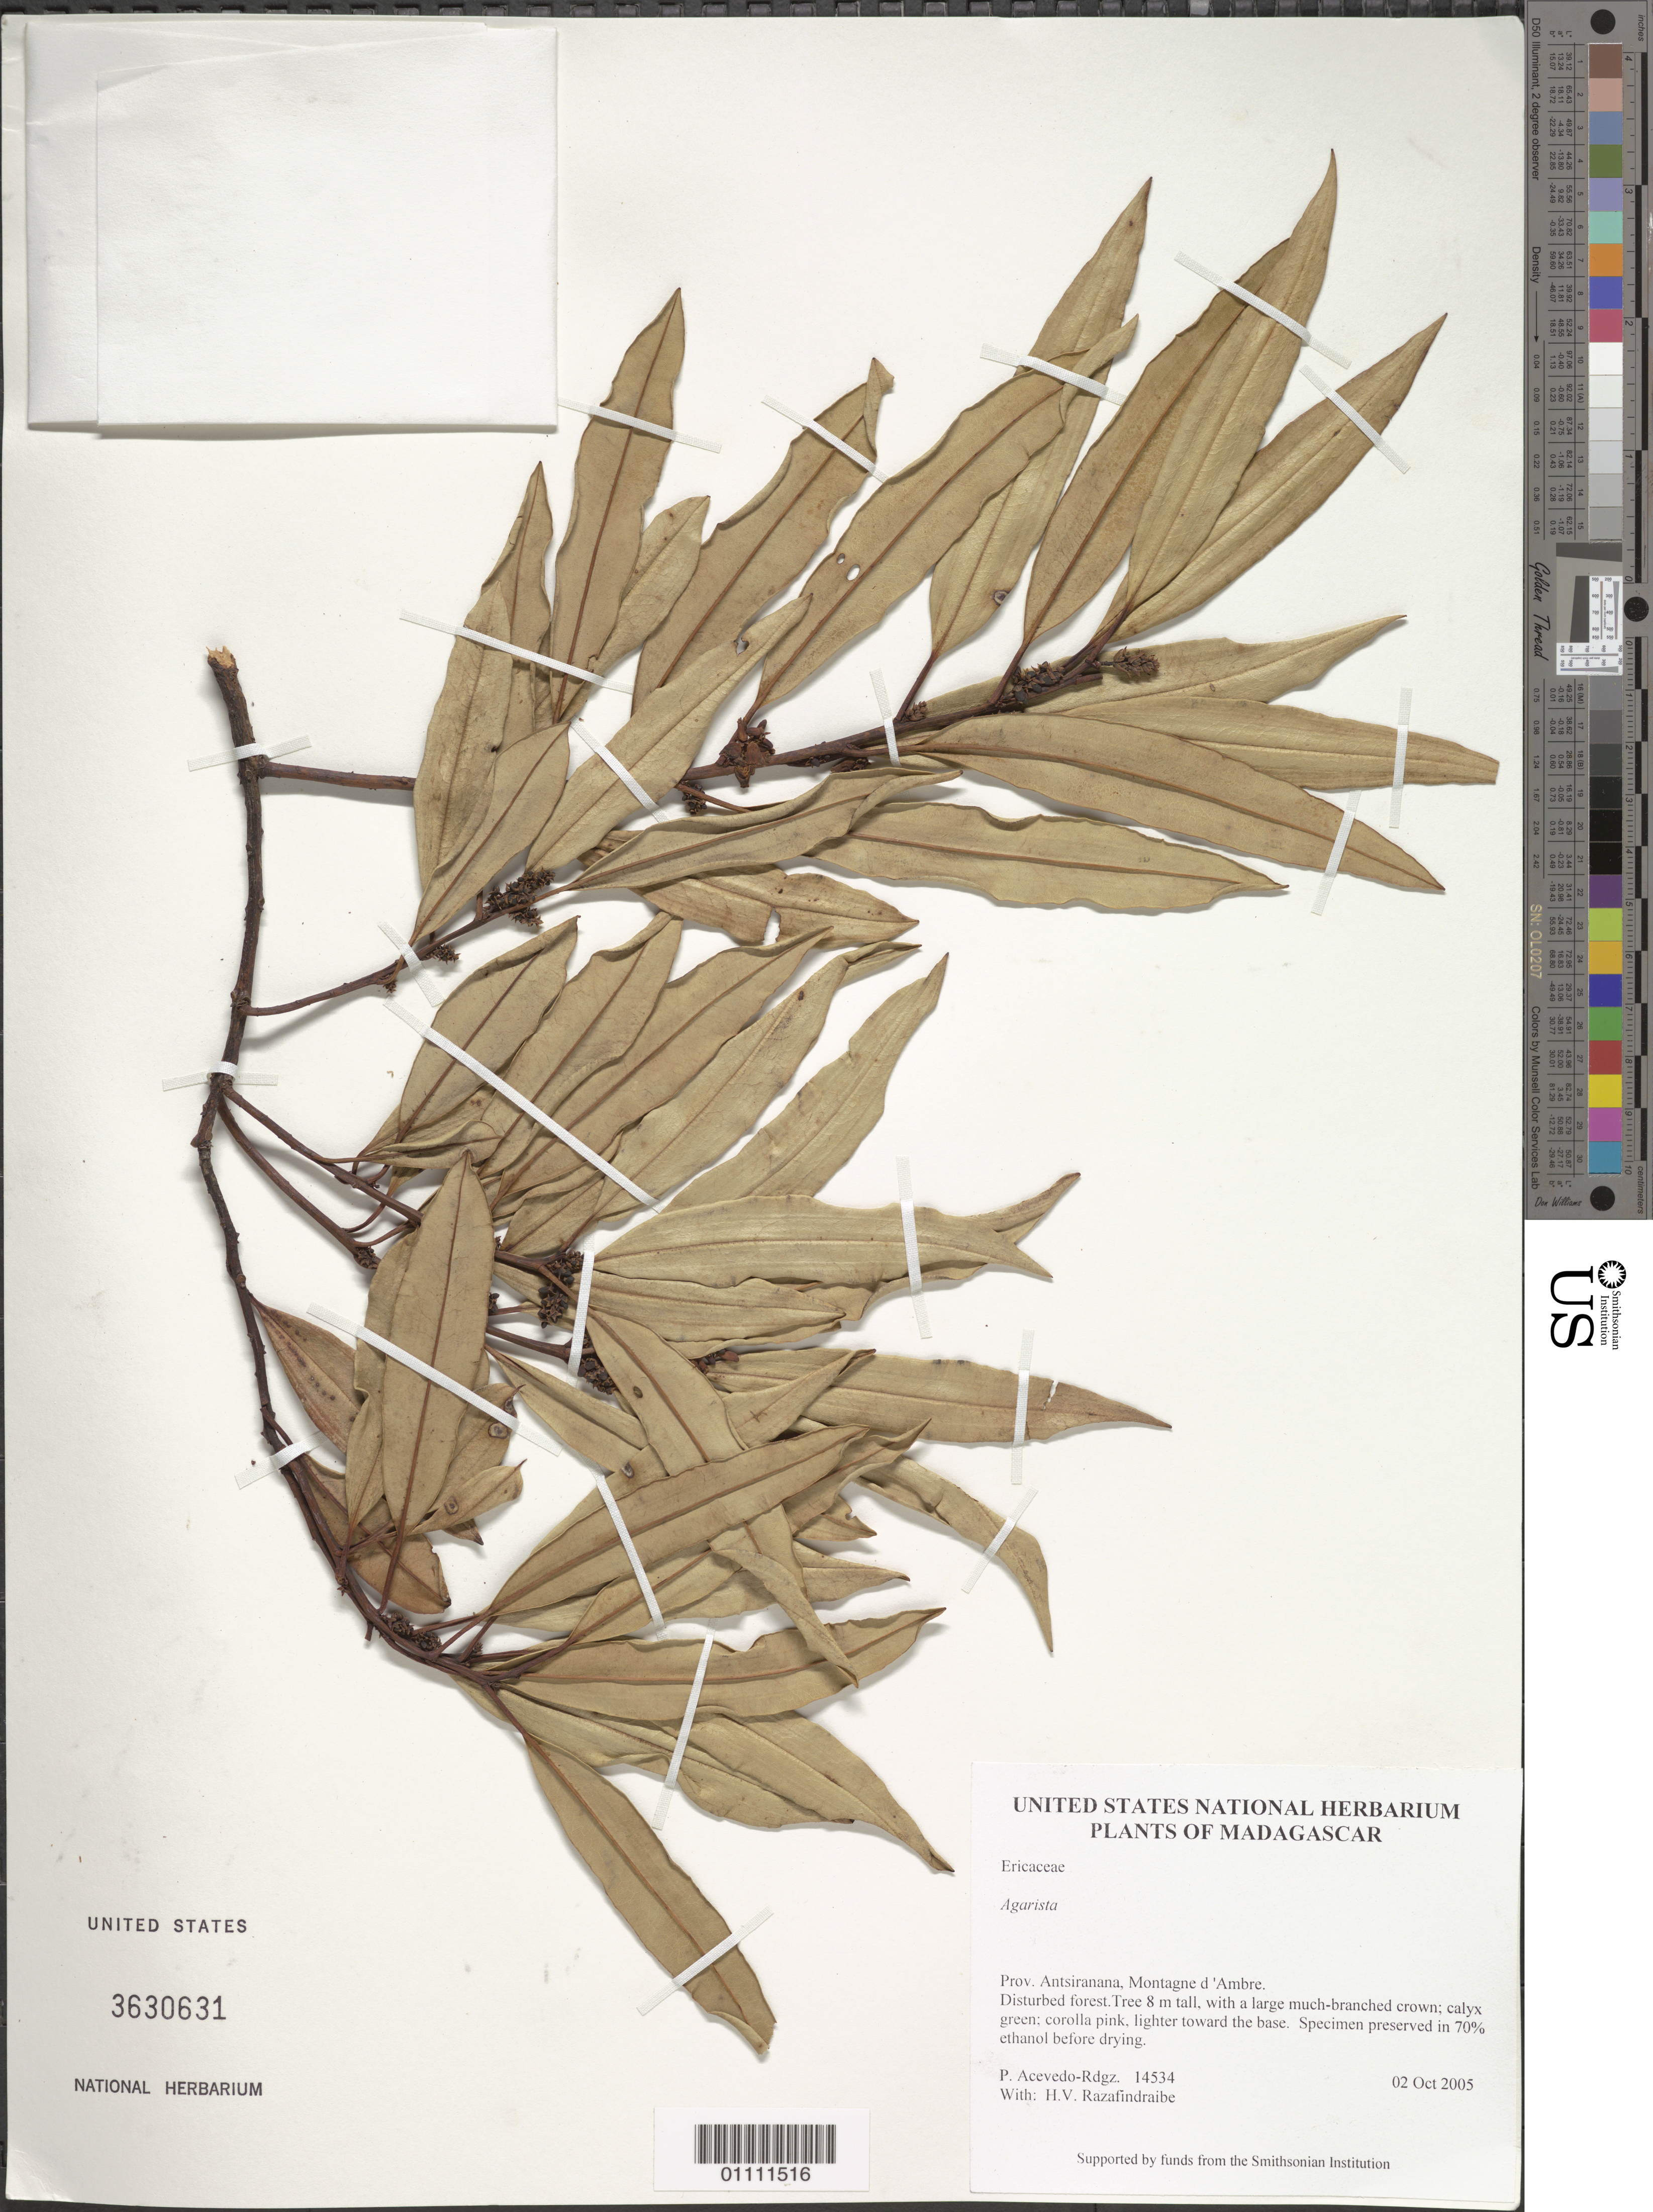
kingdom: Plantae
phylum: Tracheophyta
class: Magnoliopsida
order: Ericales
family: Ericaceae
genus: Agarista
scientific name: Agarista sp.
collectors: P. Acevedo-Rodr. & H. Razafindraibe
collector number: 14534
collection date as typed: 02 Oct 2005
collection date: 2005-10-02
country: Madagascar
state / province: Diana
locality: Prov. Antsiranana, Montagne d 'Ambre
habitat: Disturbed forest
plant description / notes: US, MO, K, P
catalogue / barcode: US 3630631